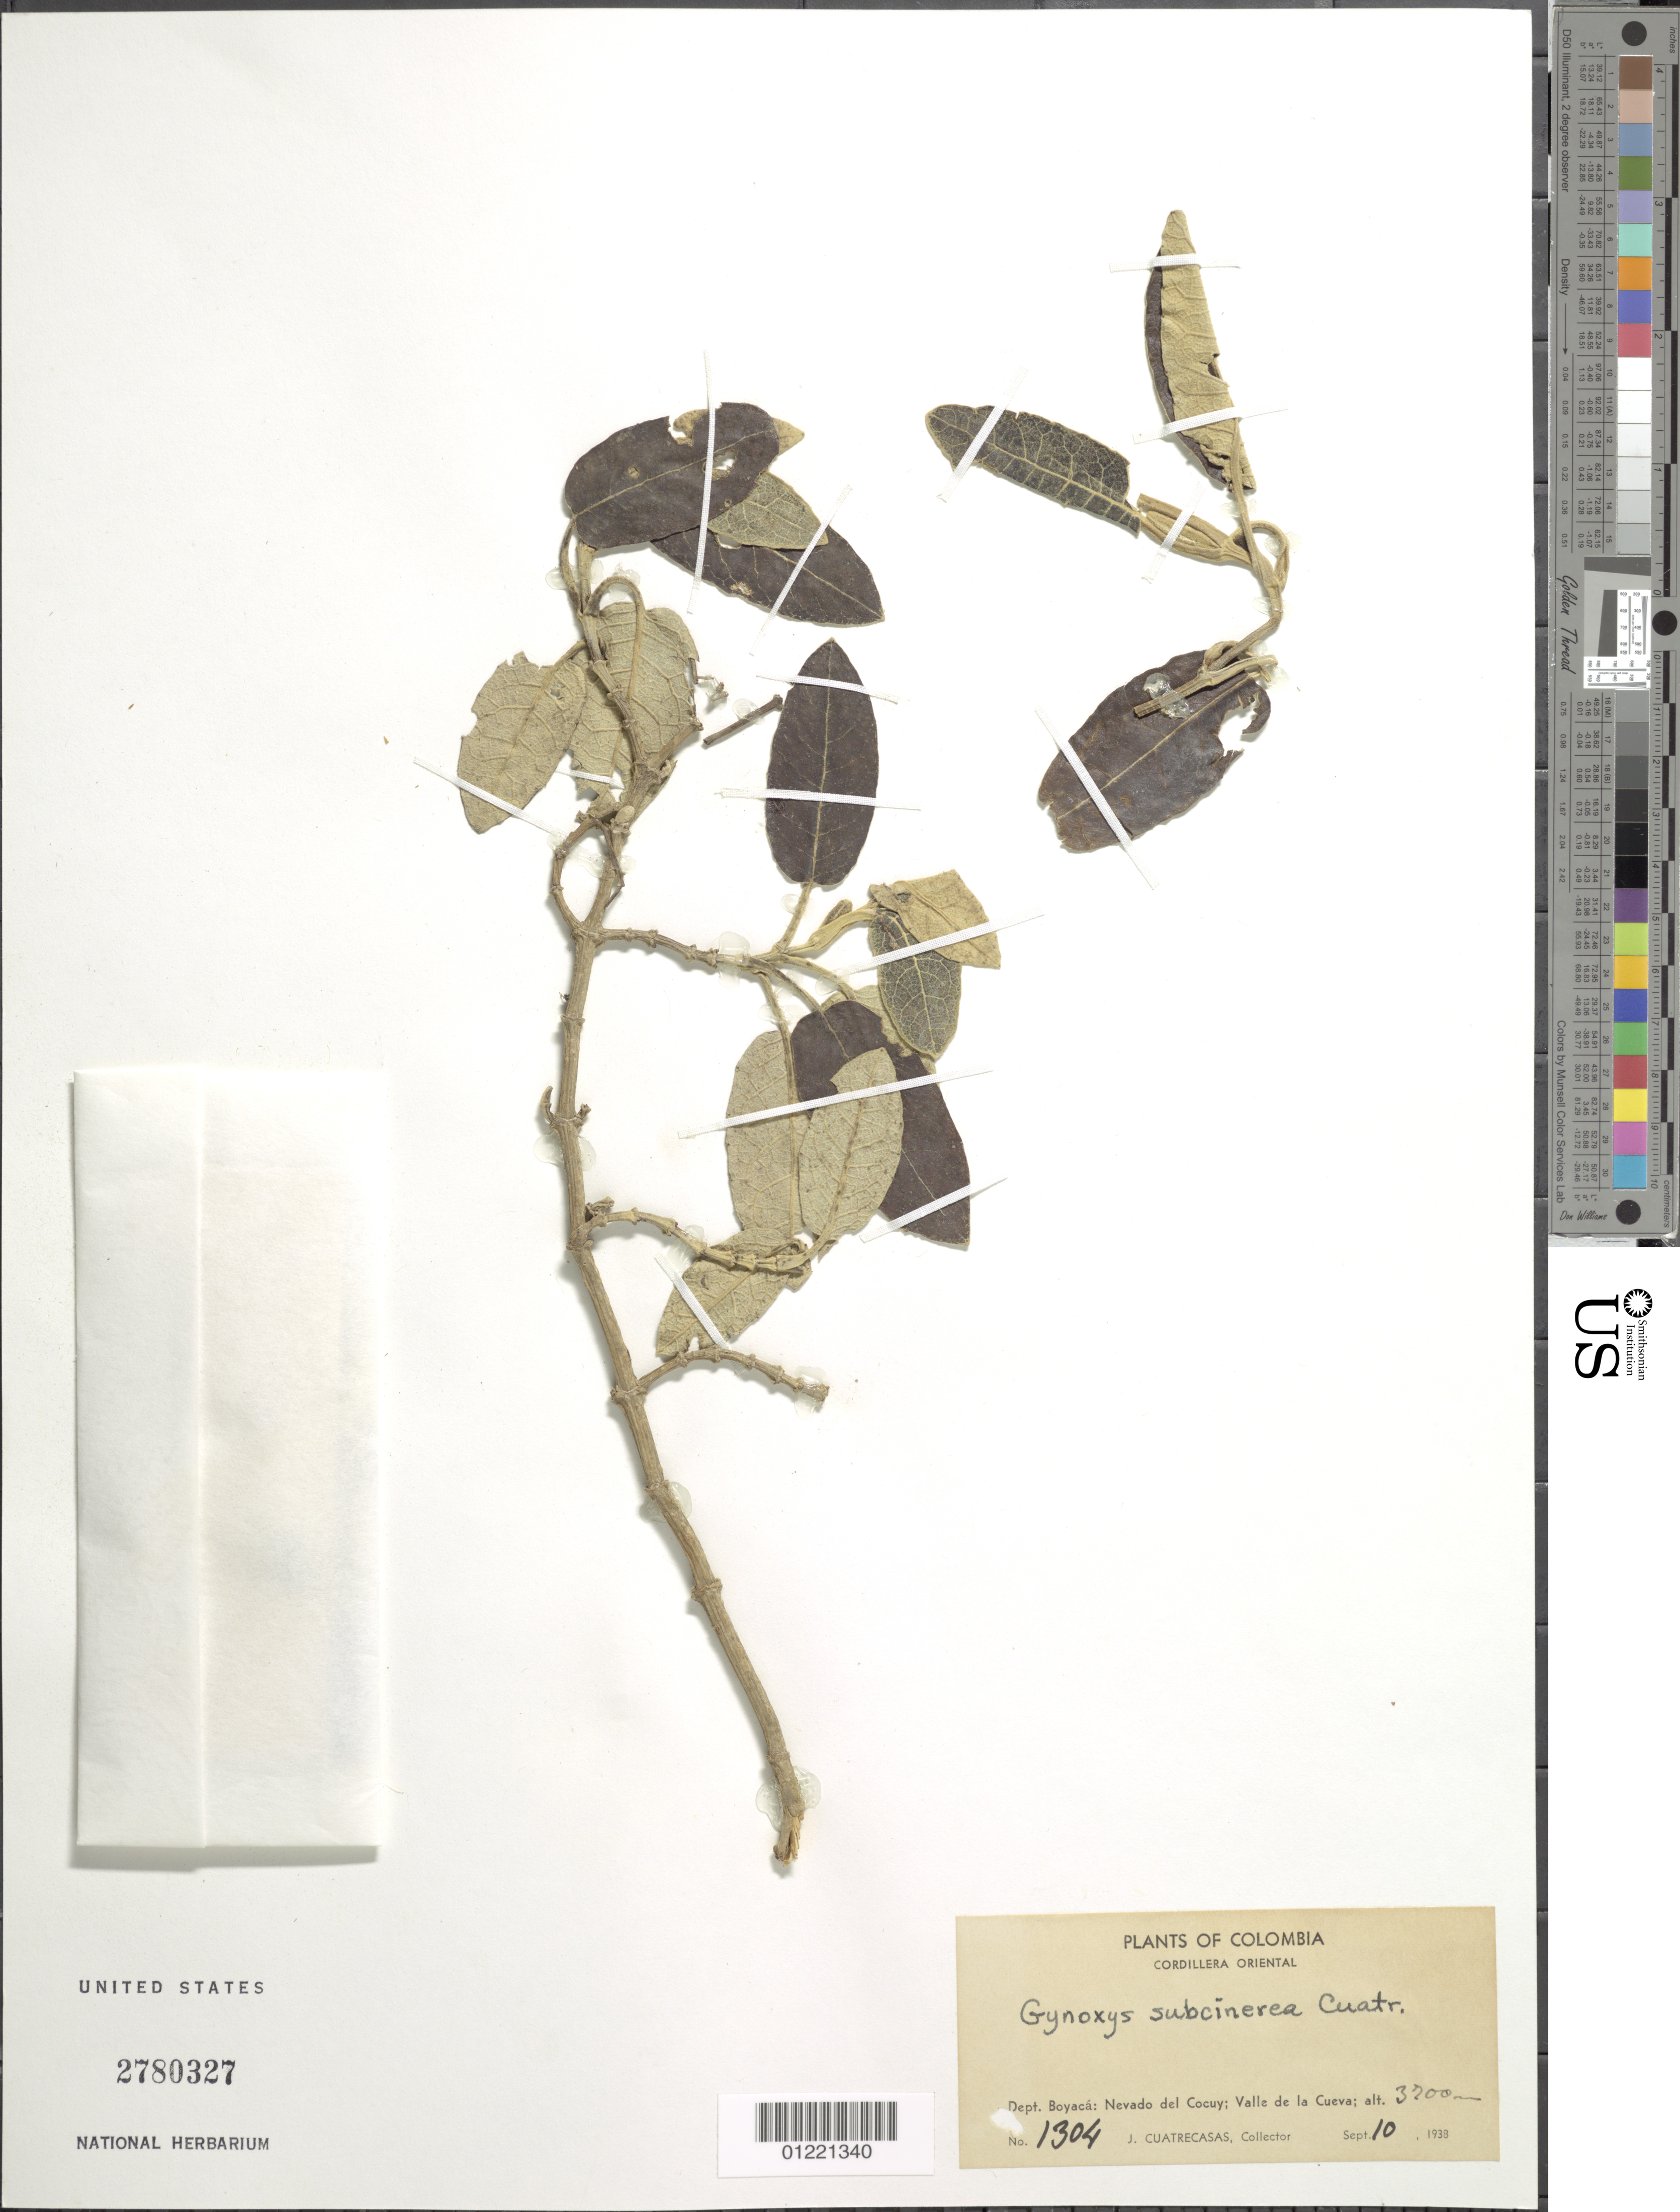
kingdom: Plantae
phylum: Tracheophyta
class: Magnoliopsida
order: Asterales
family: Asteraceae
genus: Gynoxys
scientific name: Gynoxys subcinerea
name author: Cuatrec.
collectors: J. Cuatrecasas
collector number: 1304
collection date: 1938-09-10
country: Colombia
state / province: Boyacá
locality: Nevado del Cocuy; Valle de la Cueva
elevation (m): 3700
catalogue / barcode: US 2780327